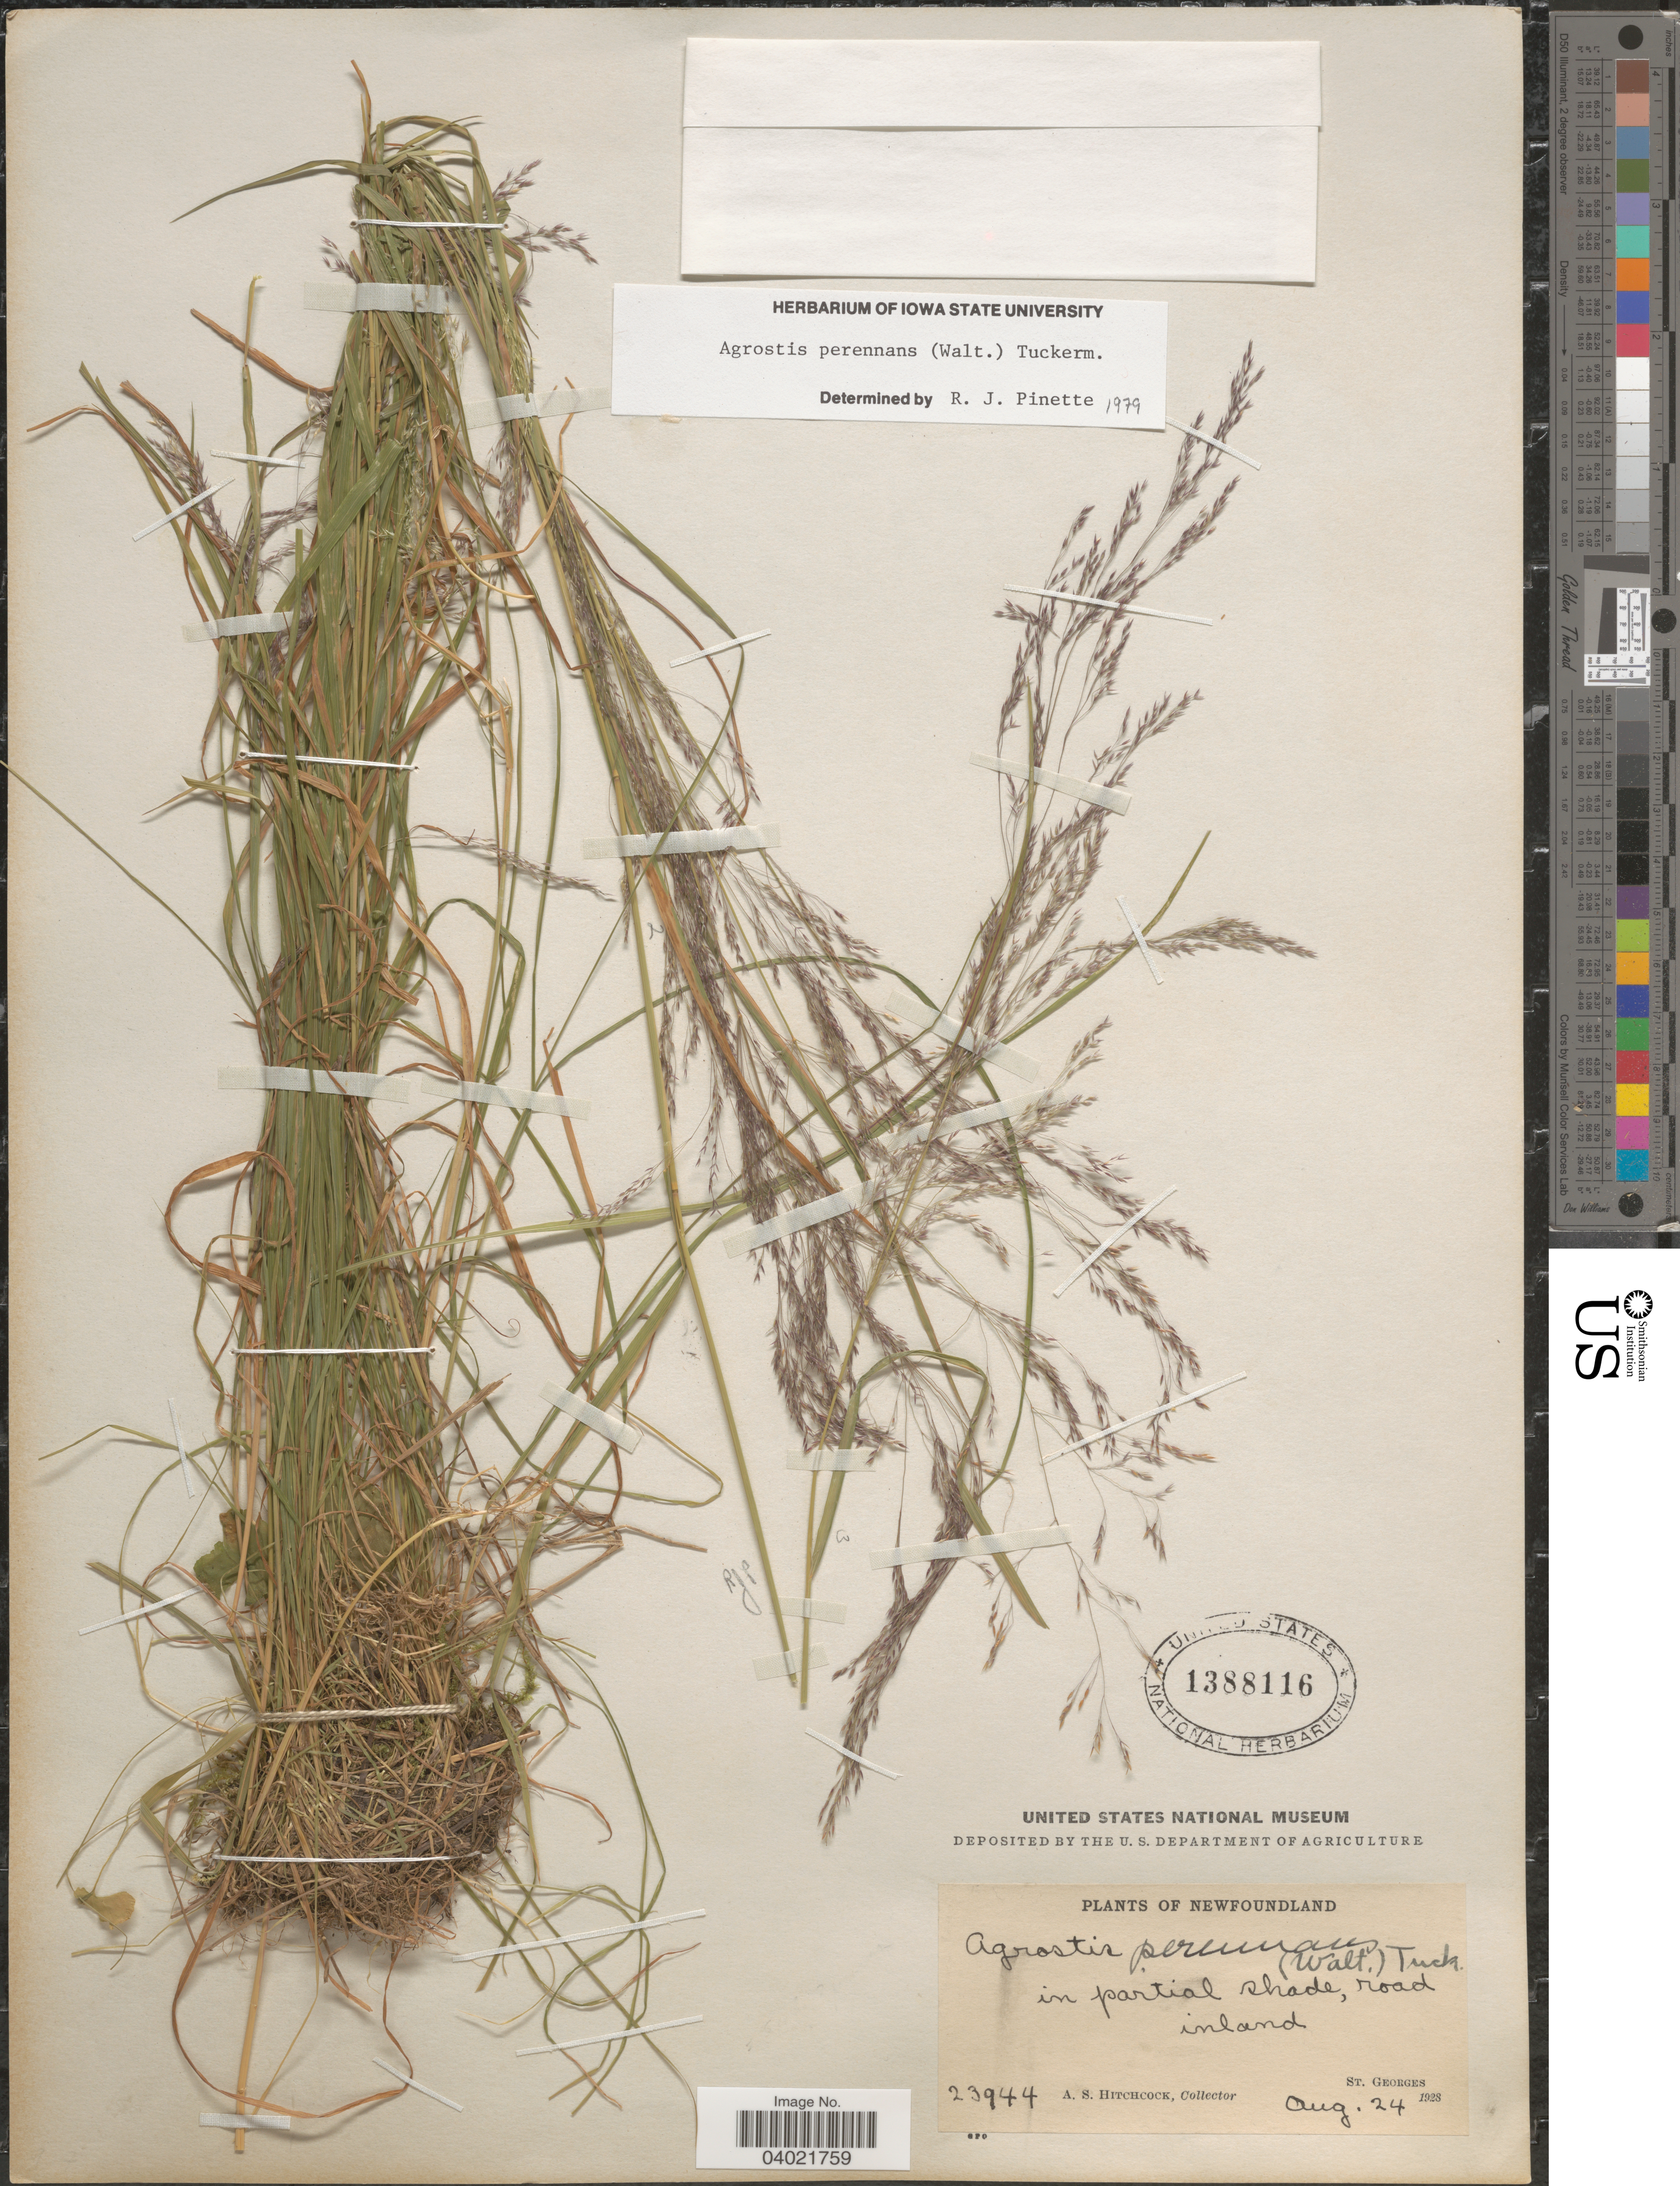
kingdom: Plantae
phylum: Tracheophyta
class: Liliopsida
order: Poales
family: Poaceae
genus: Agrostis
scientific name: Agrostis perennans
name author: (Walter) Tuck.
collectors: A. S. Hitchcock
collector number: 23944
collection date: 1928-08-24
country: Canada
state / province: Newfoundland and Labrador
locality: In partial shade, road inland. St. Georges.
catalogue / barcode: US 1388116